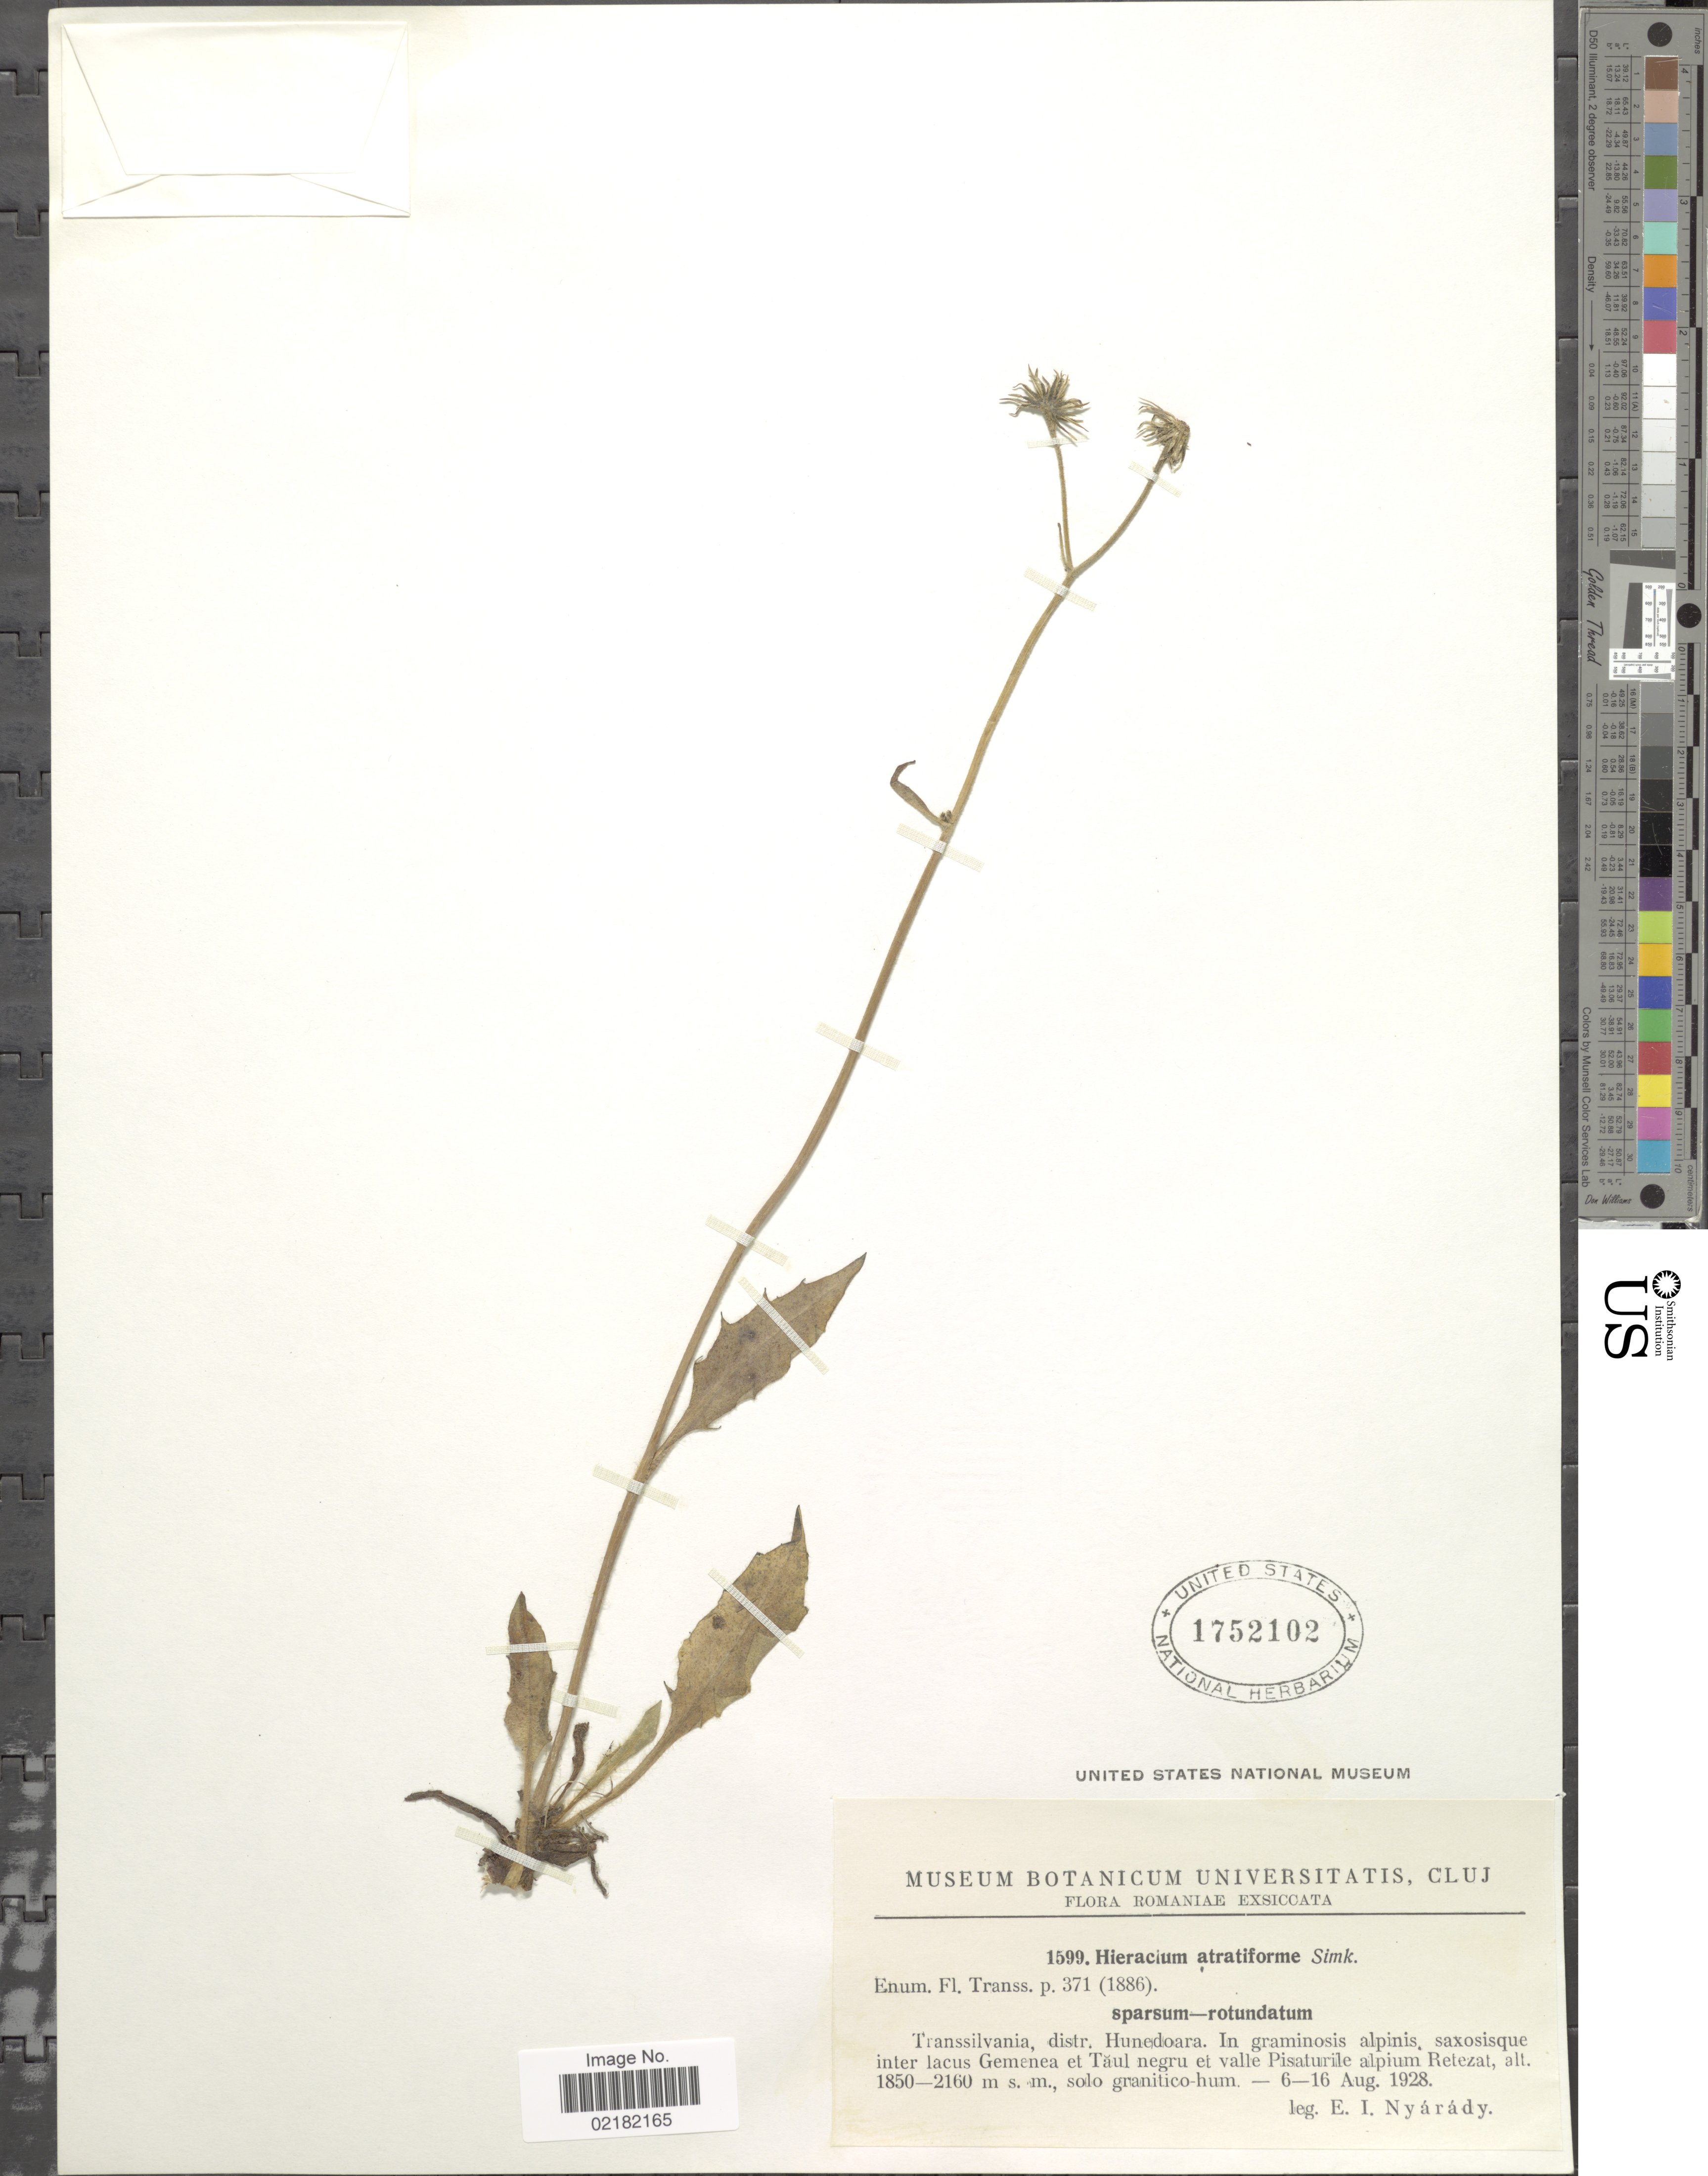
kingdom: Plantae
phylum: Tracheophyta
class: Magnoliopsida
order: Asterales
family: Asteraceae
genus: Hieracium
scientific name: Hieracium atratiforme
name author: Simonk.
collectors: E. Nyárády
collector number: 1599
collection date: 1928-08-06/1928-08-16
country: Romania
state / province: Hunedoara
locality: In graminosis alpinis, saxosisque inter lacus Gemenea et Taul negru et valle Pisaturile alpium Retezat.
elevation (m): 1850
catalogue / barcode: US 1752102